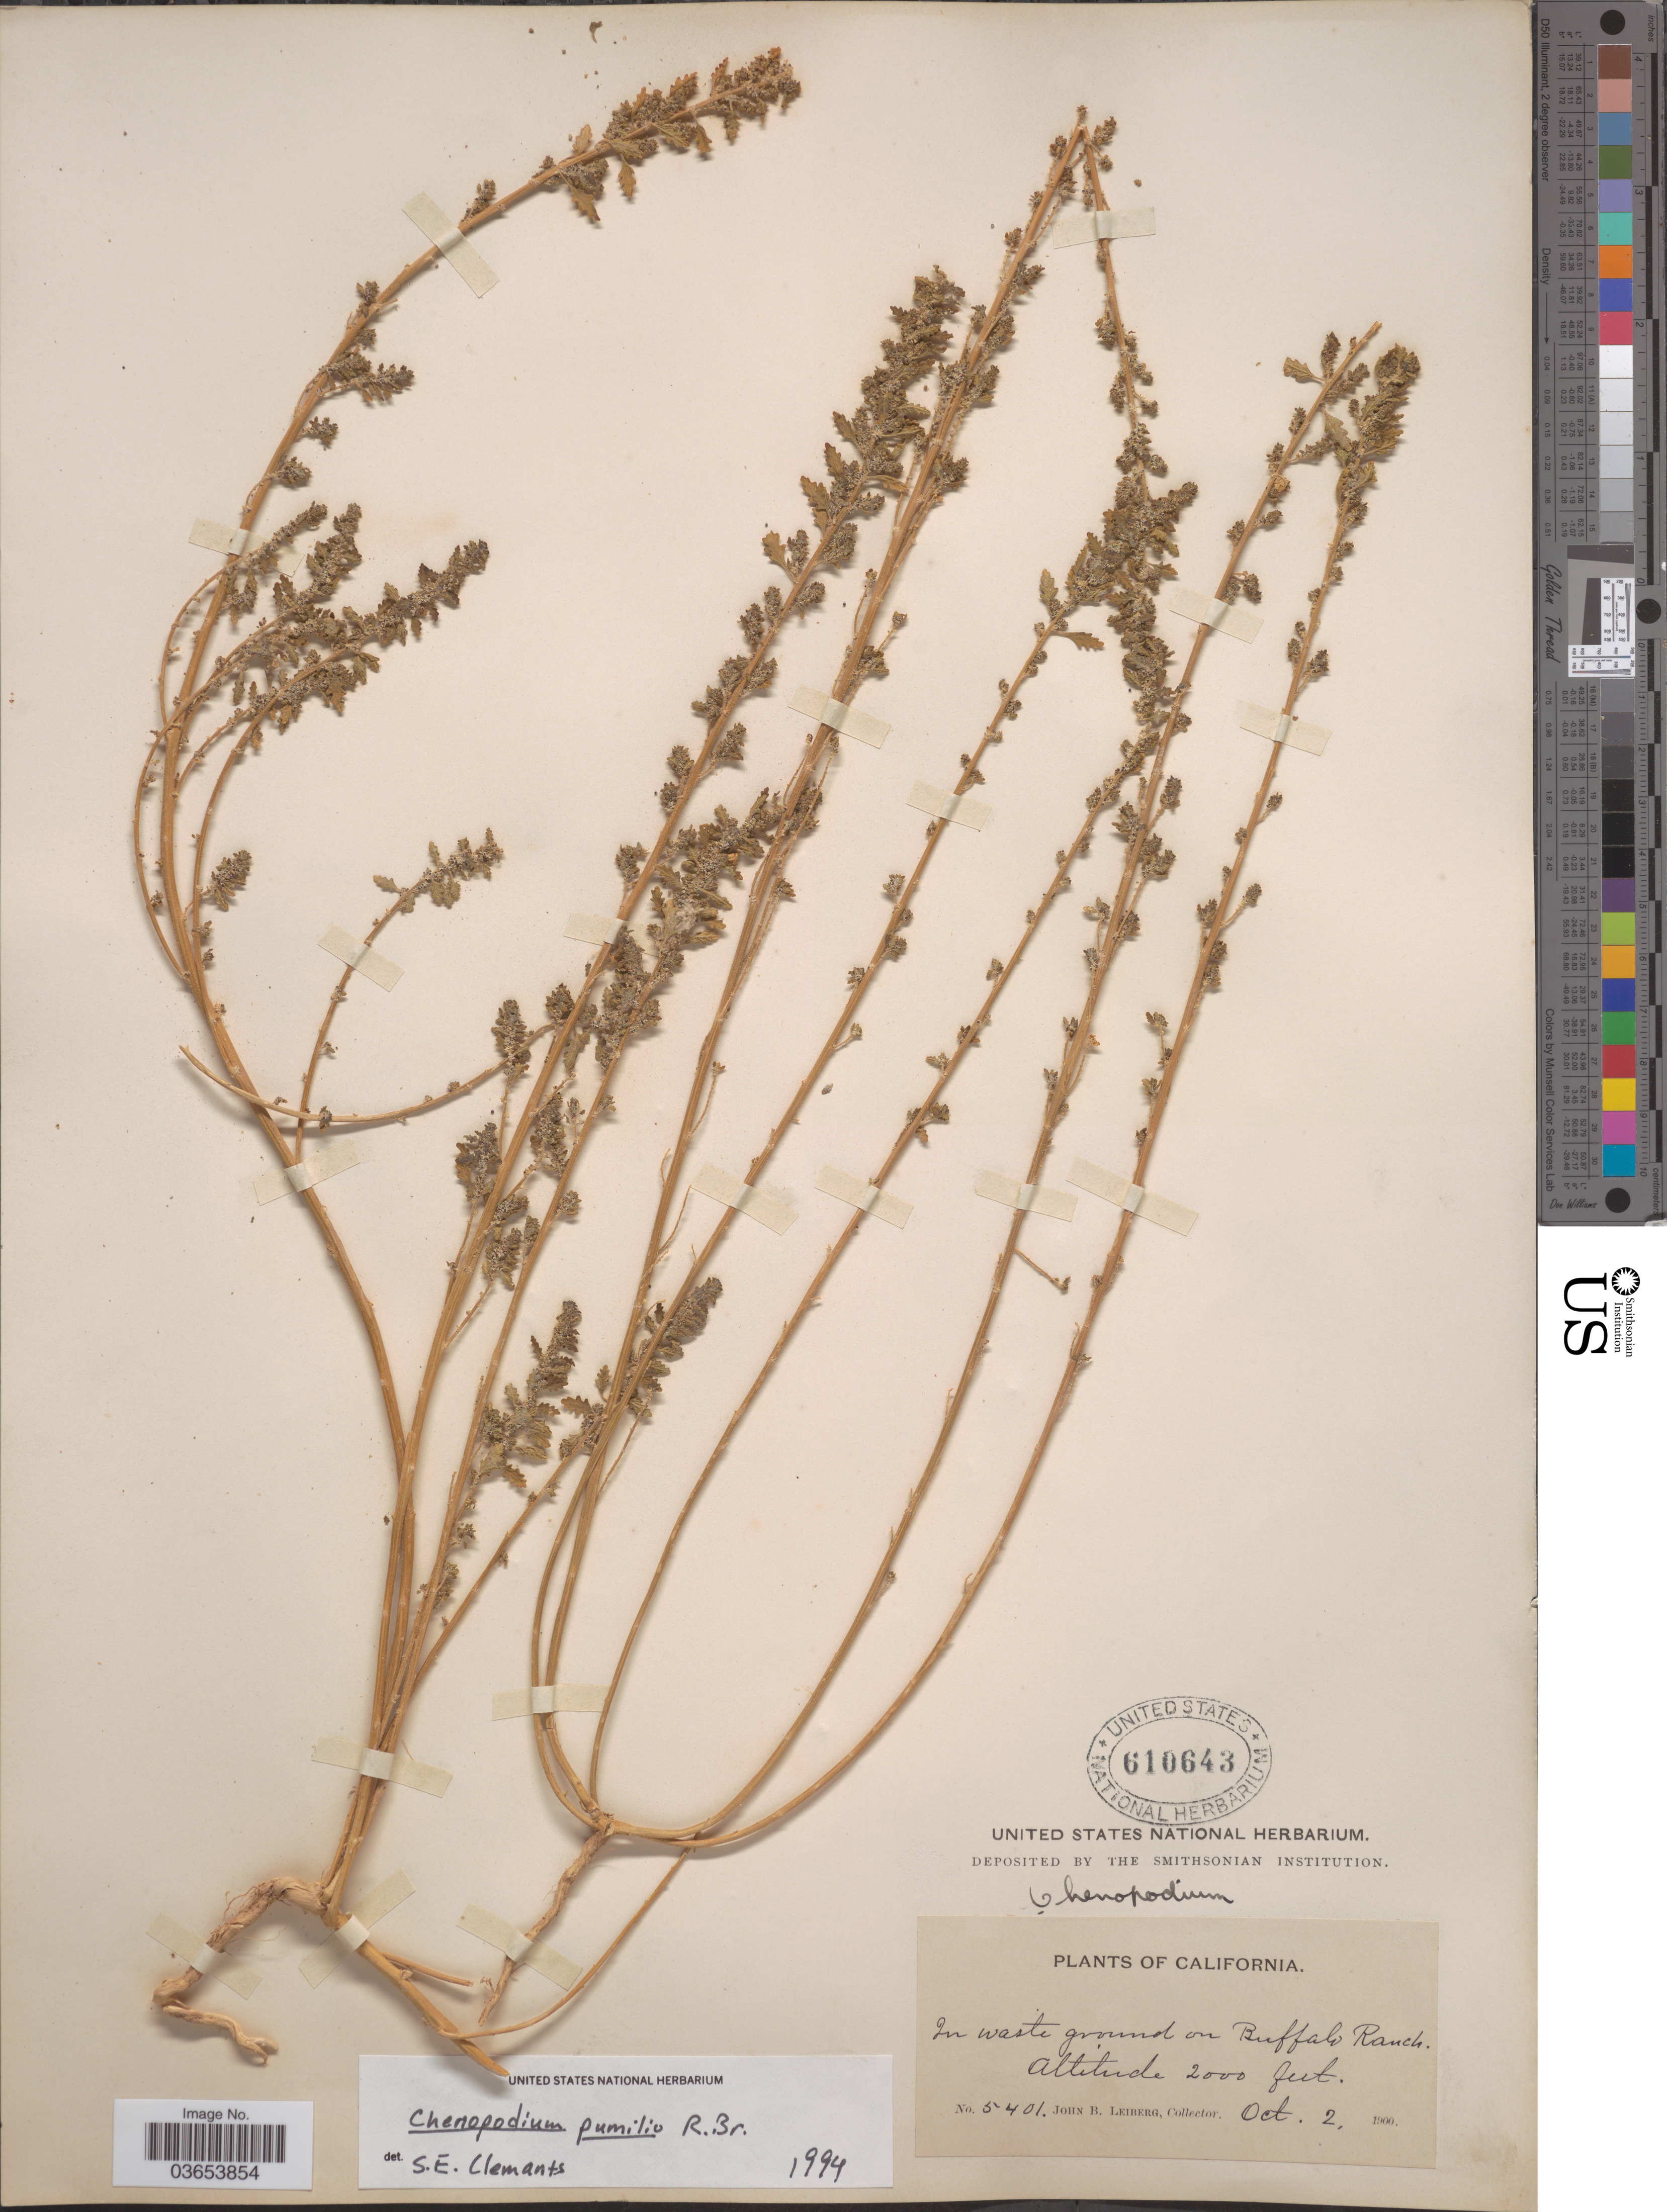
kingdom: Plantae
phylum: Tracheophyta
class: Magnoliopsida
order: Caryophyllales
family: Amaranthaceae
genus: Chenopodium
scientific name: Chenopodium pumilio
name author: R. Br.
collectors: J. B. Leiberg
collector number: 5401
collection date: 1900-10-02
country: United States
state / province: California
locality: In waste ground on Buffalo Ranch.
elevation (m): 610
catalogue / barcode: US 610643